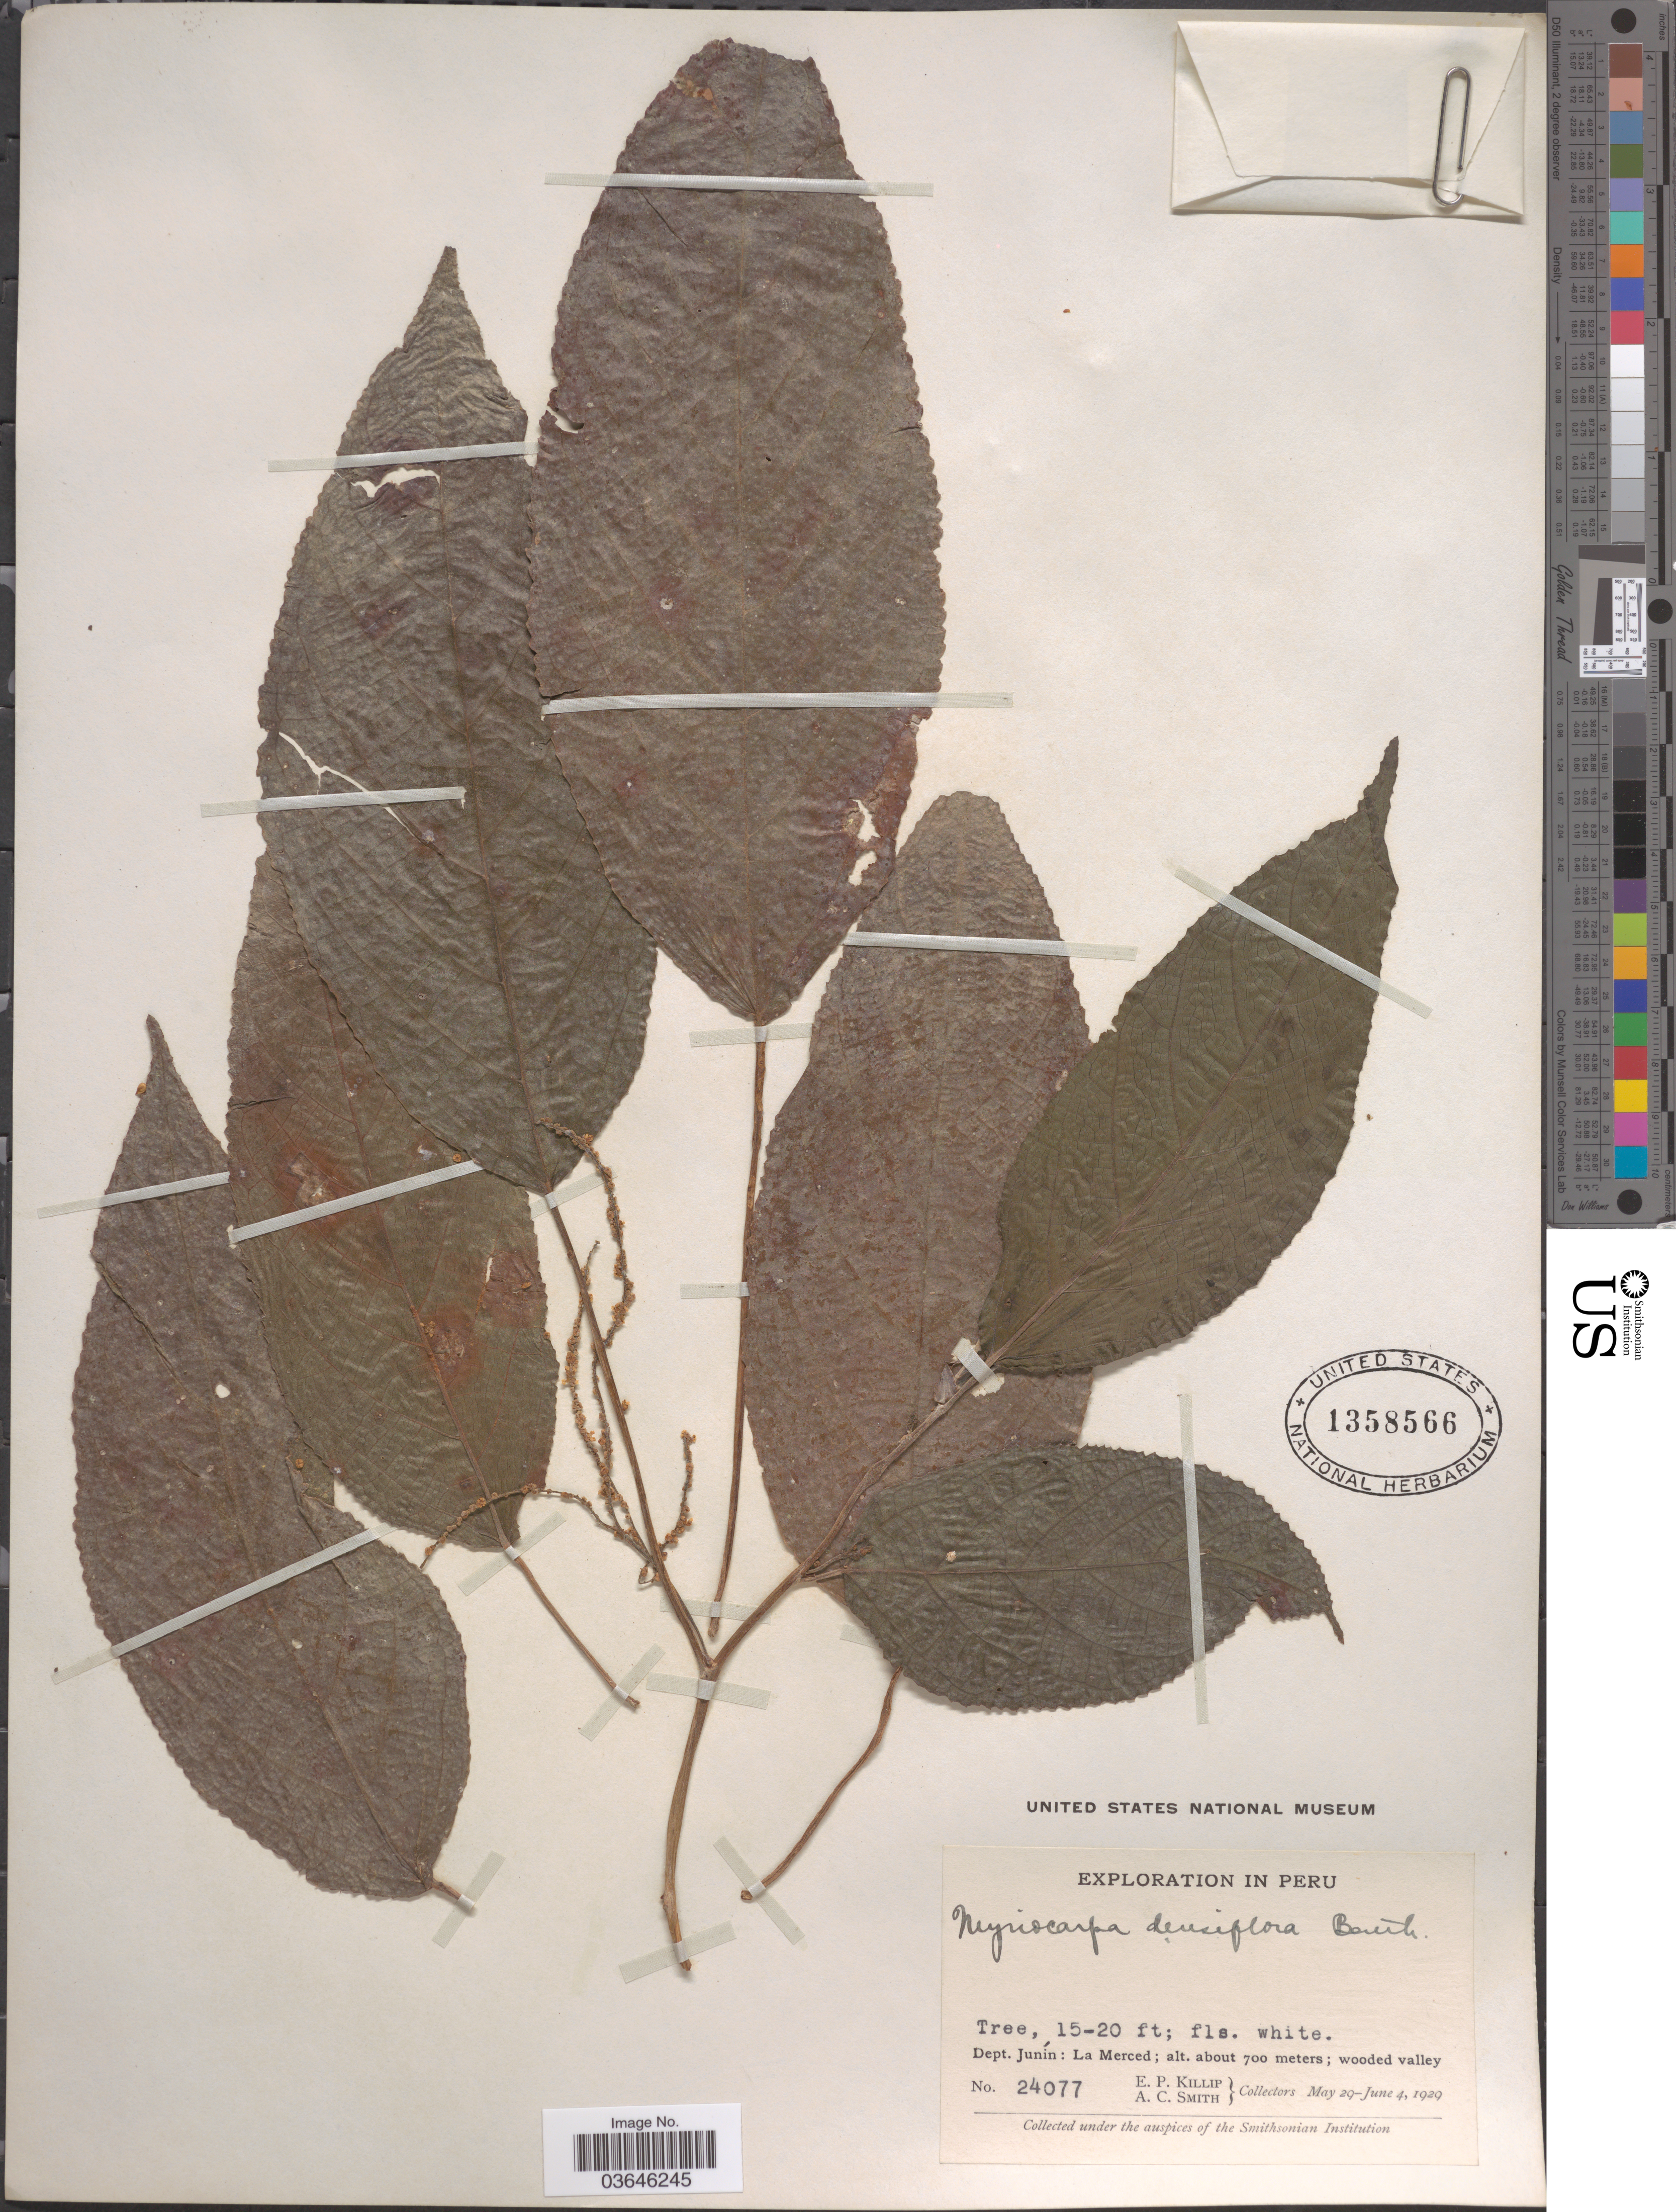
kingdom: Plantae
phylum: Tracheophyta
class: Magnoliopsida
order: Rosales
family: Urticaceae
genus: Myriocarpa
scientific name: Myriocarpa stipitata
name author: Benth.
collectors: E. P. Killip & A. C. Smith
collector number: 24077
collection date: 1929-05-29/1929-06-04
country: Peru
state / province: Junín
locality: Dep. Junín: La Merced.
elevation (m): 700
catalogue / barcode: US 1358566